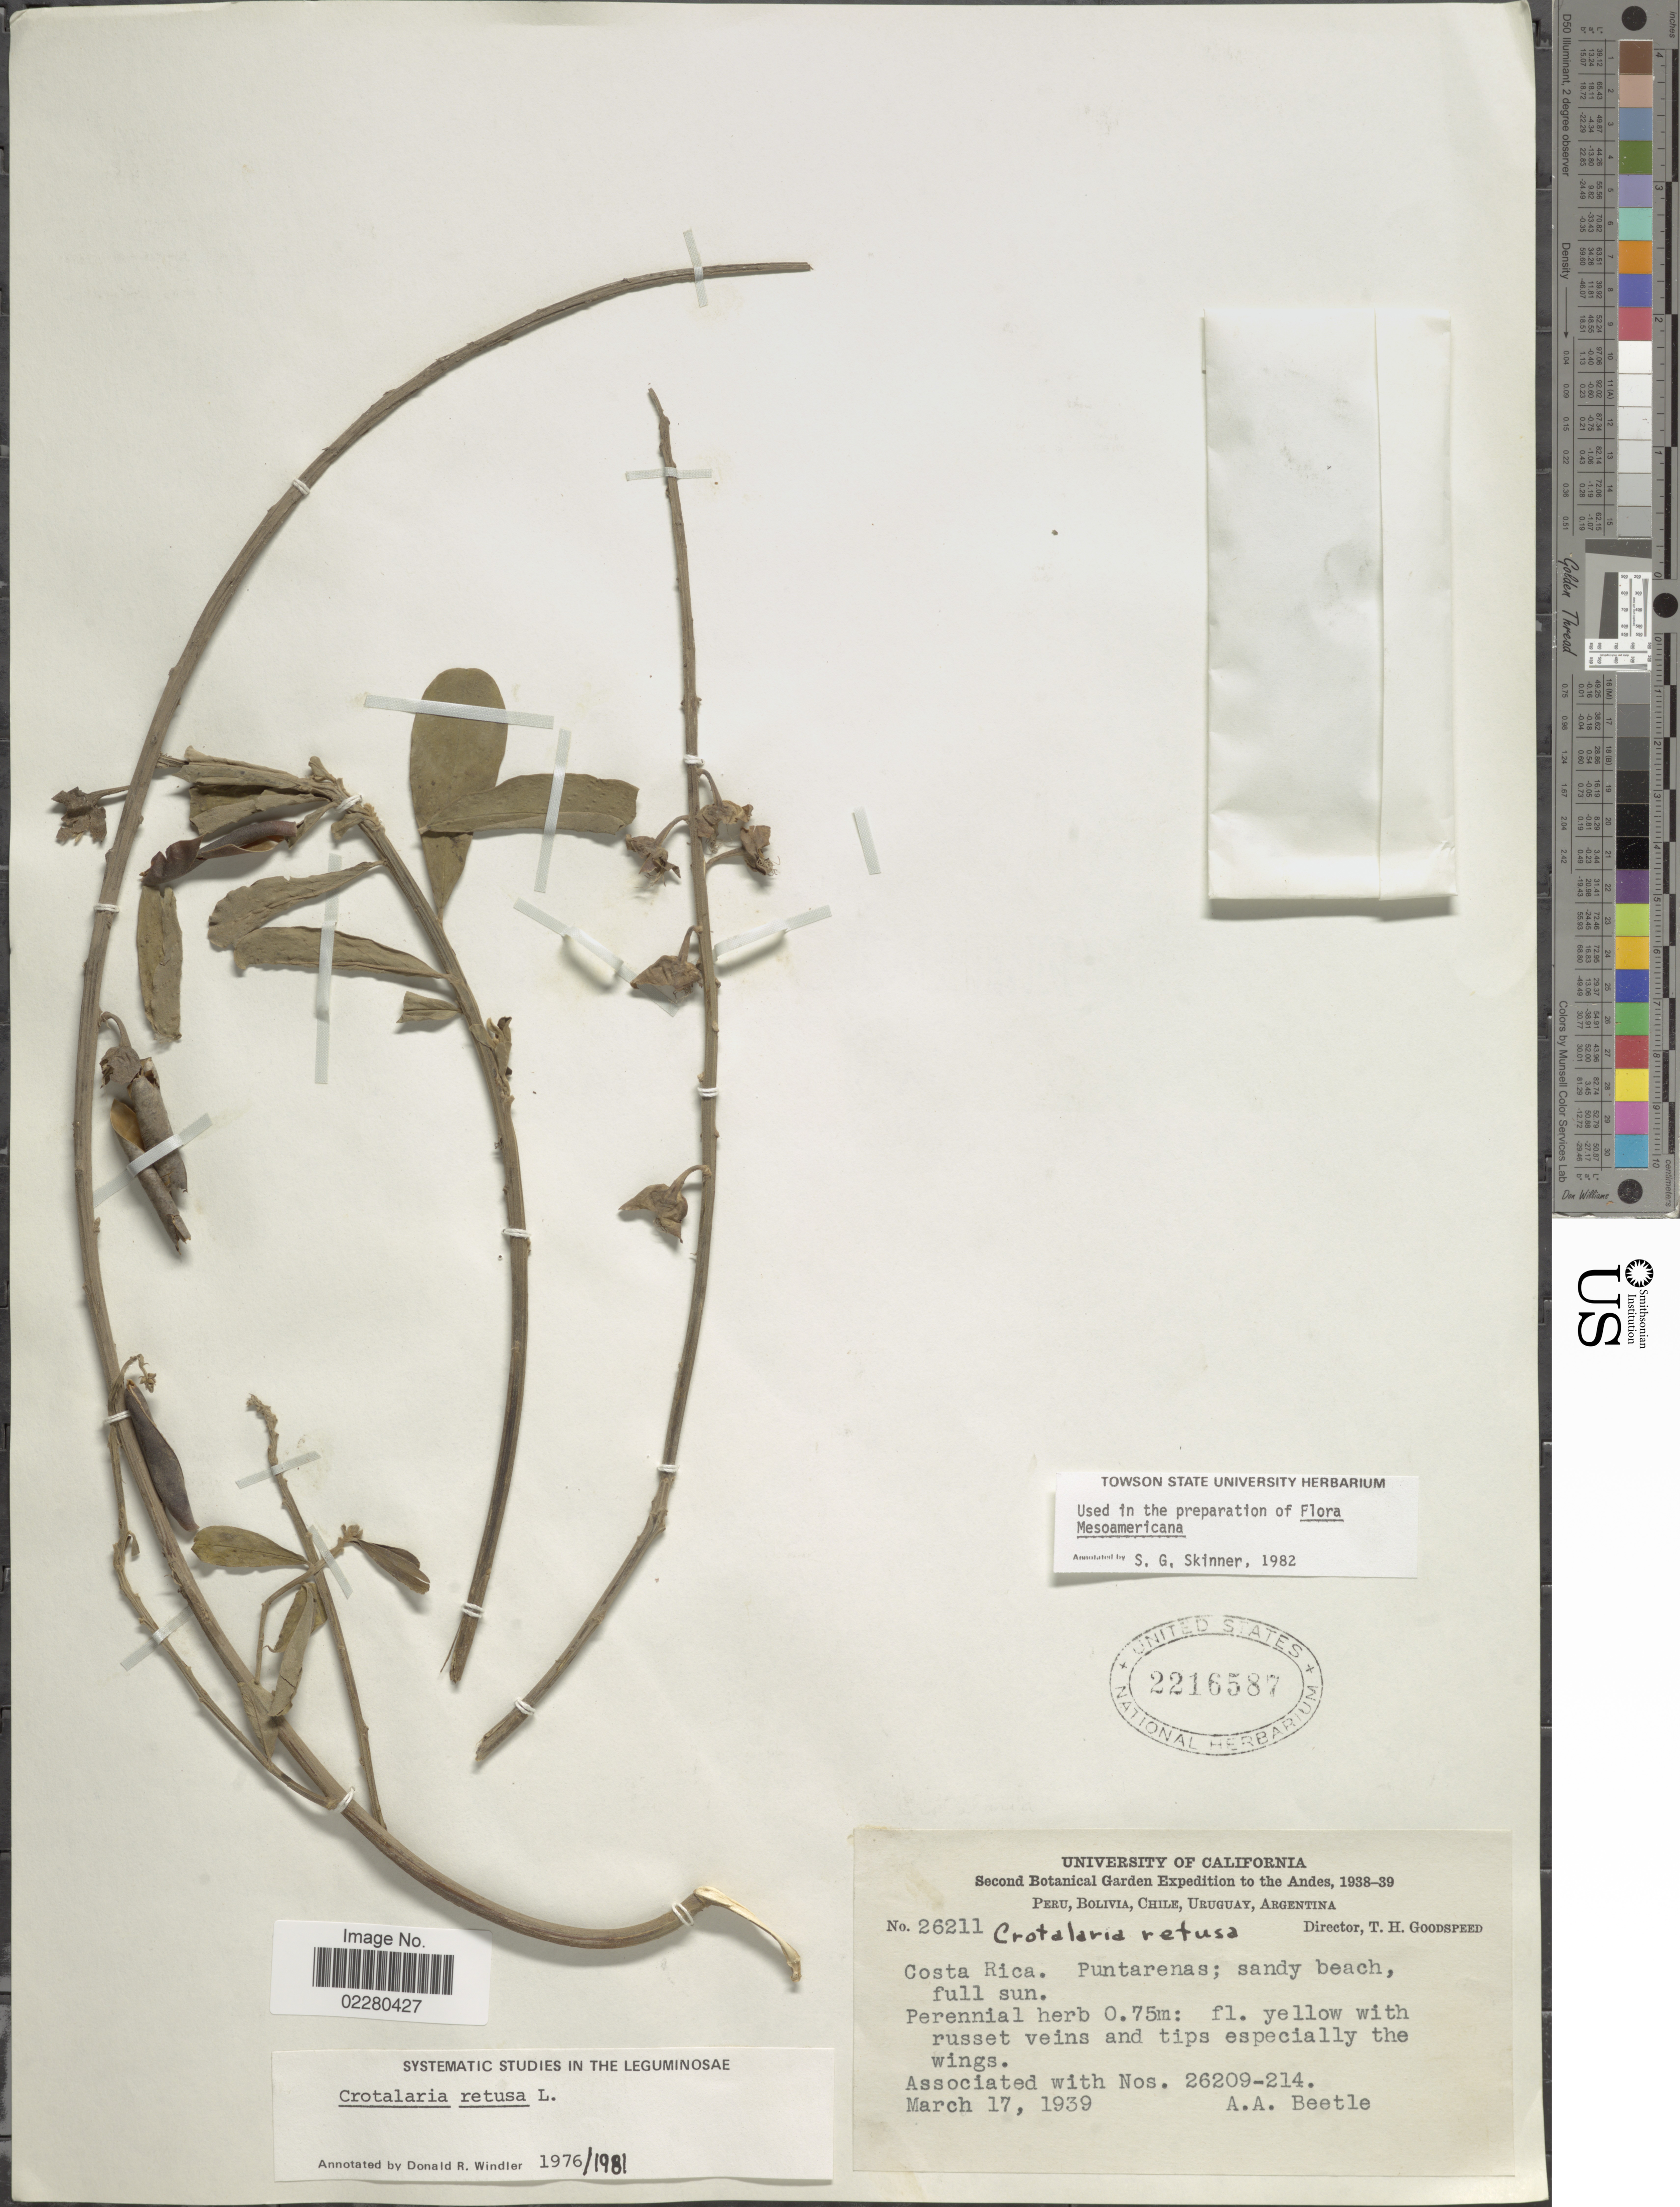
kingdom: Plantae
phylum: Tracheophyta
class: Magnoliopsida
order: Fabales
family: Fabaceae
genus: Crotalaria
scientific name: Crotalaria retusa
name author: L.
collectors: A. A. Beetle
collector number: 26211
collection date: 1939-03-17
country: Costa Rica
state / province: Puntarenas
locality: Costa Rica. Puntarenas; sandy beach full sun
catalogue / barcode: US 2216587